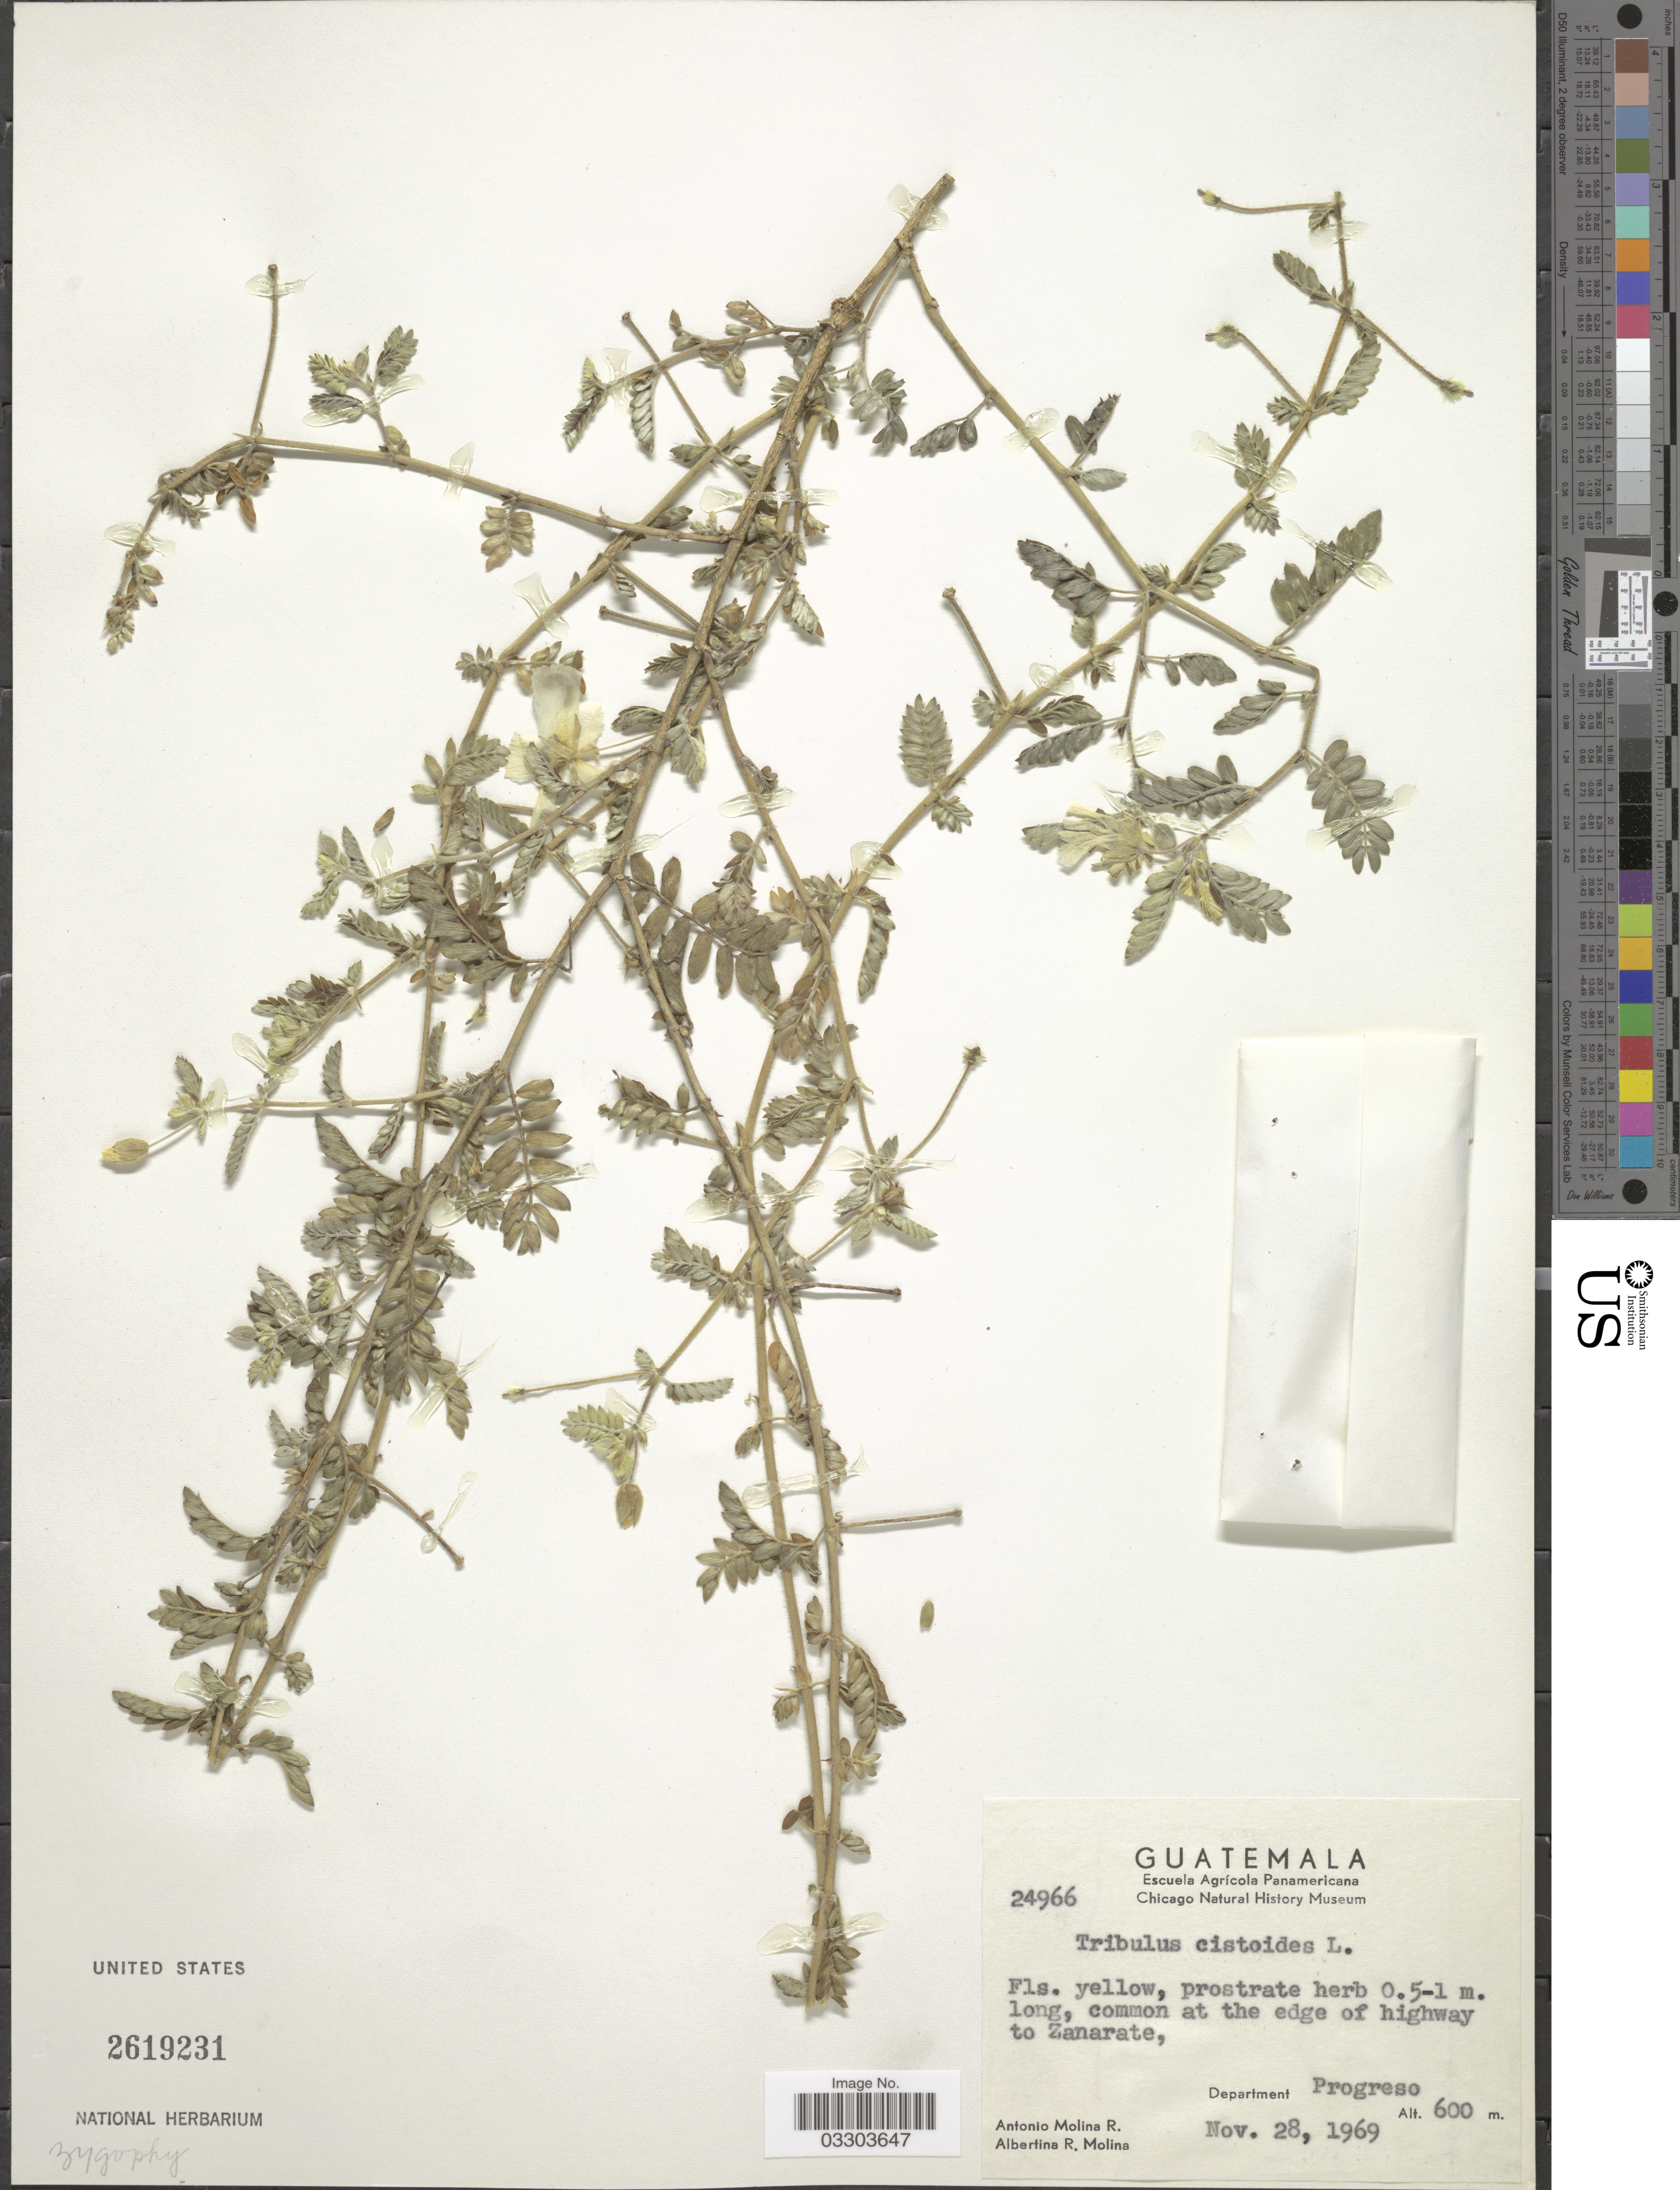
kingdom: Plantae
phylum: Tracheophyta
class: Magnoliopsida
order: Zygophyllales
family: Zygophyllaceae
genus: Tribulus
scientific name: Tribulus cistoides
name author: L.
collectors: A. Molina R. & A. R. Molina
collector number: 24966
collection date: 1969-11-28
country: Guatemala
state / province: El Progreso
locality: Edge of highway to Zanarate. Department Progreso.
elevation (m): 600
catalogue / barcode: US 2619231